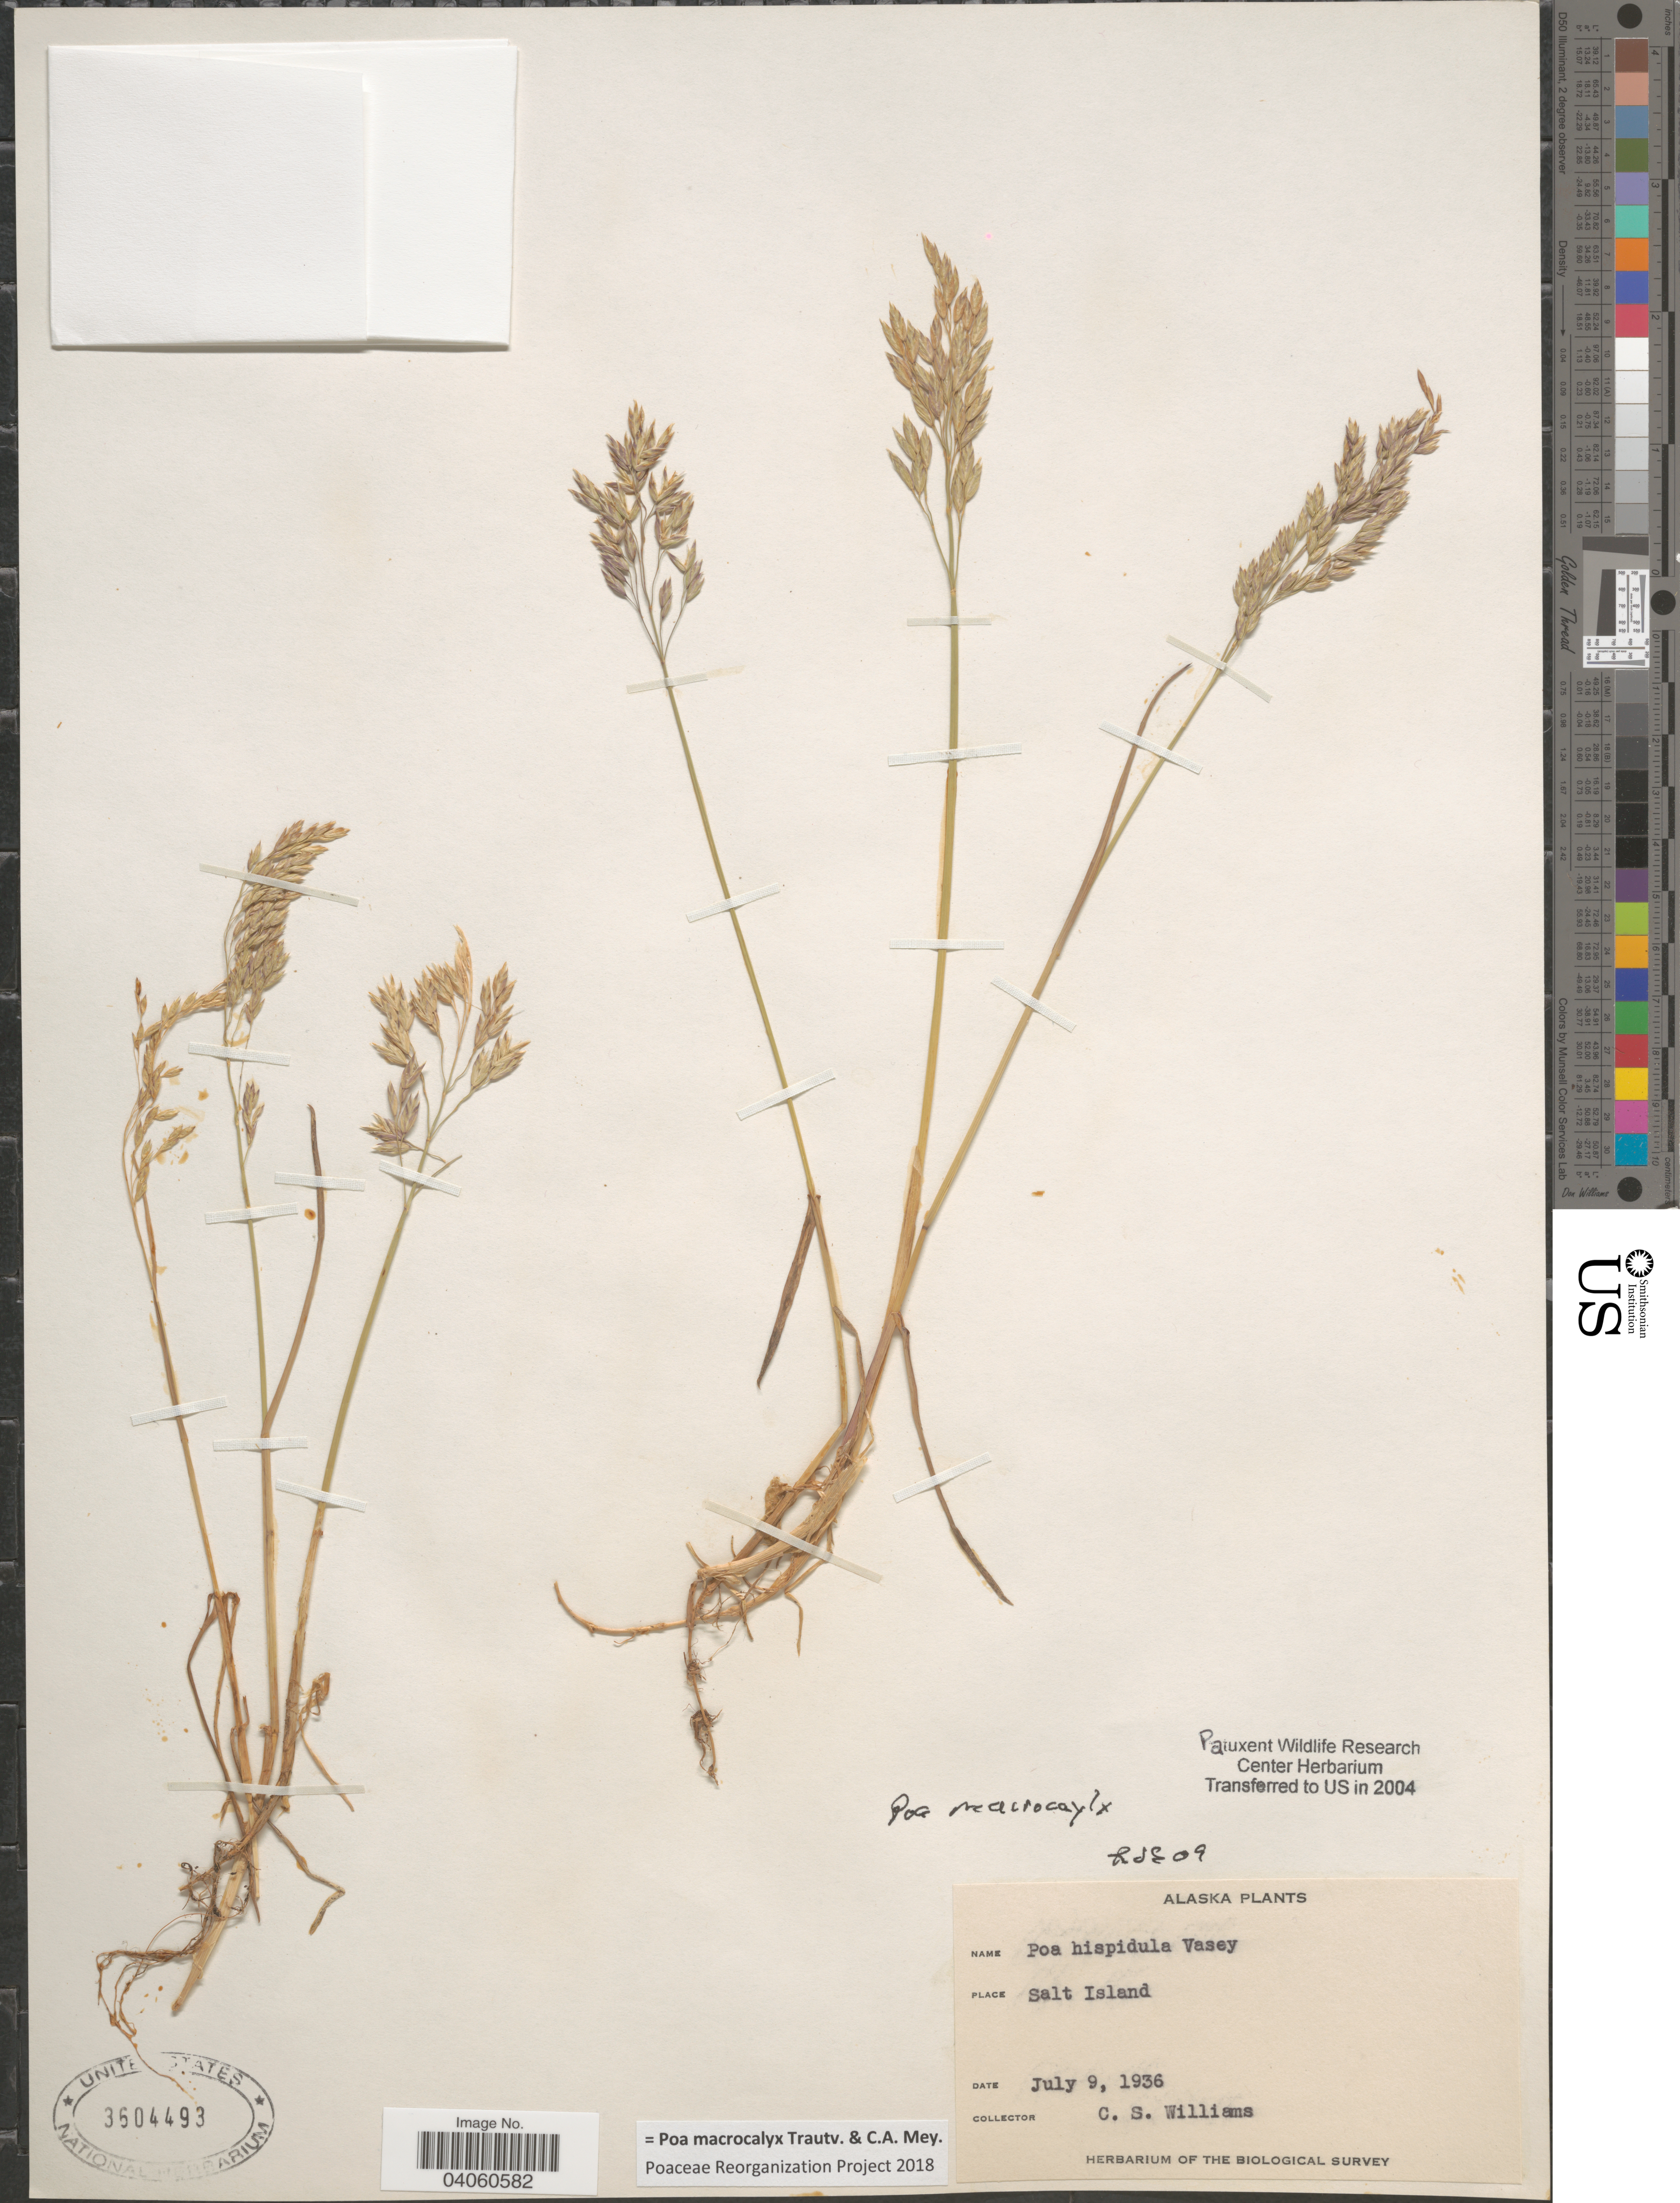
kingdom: Plantae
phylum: Tracheophyta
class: Liliopsida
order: Poales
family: Poaceae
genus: Poa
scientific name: Poa macrocalyx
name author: Trautv. & C.A. Mey.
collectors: C. Williams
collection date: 1936-07-09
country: United States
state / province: Alaska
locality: Salt Island.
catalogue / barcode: US 3604493